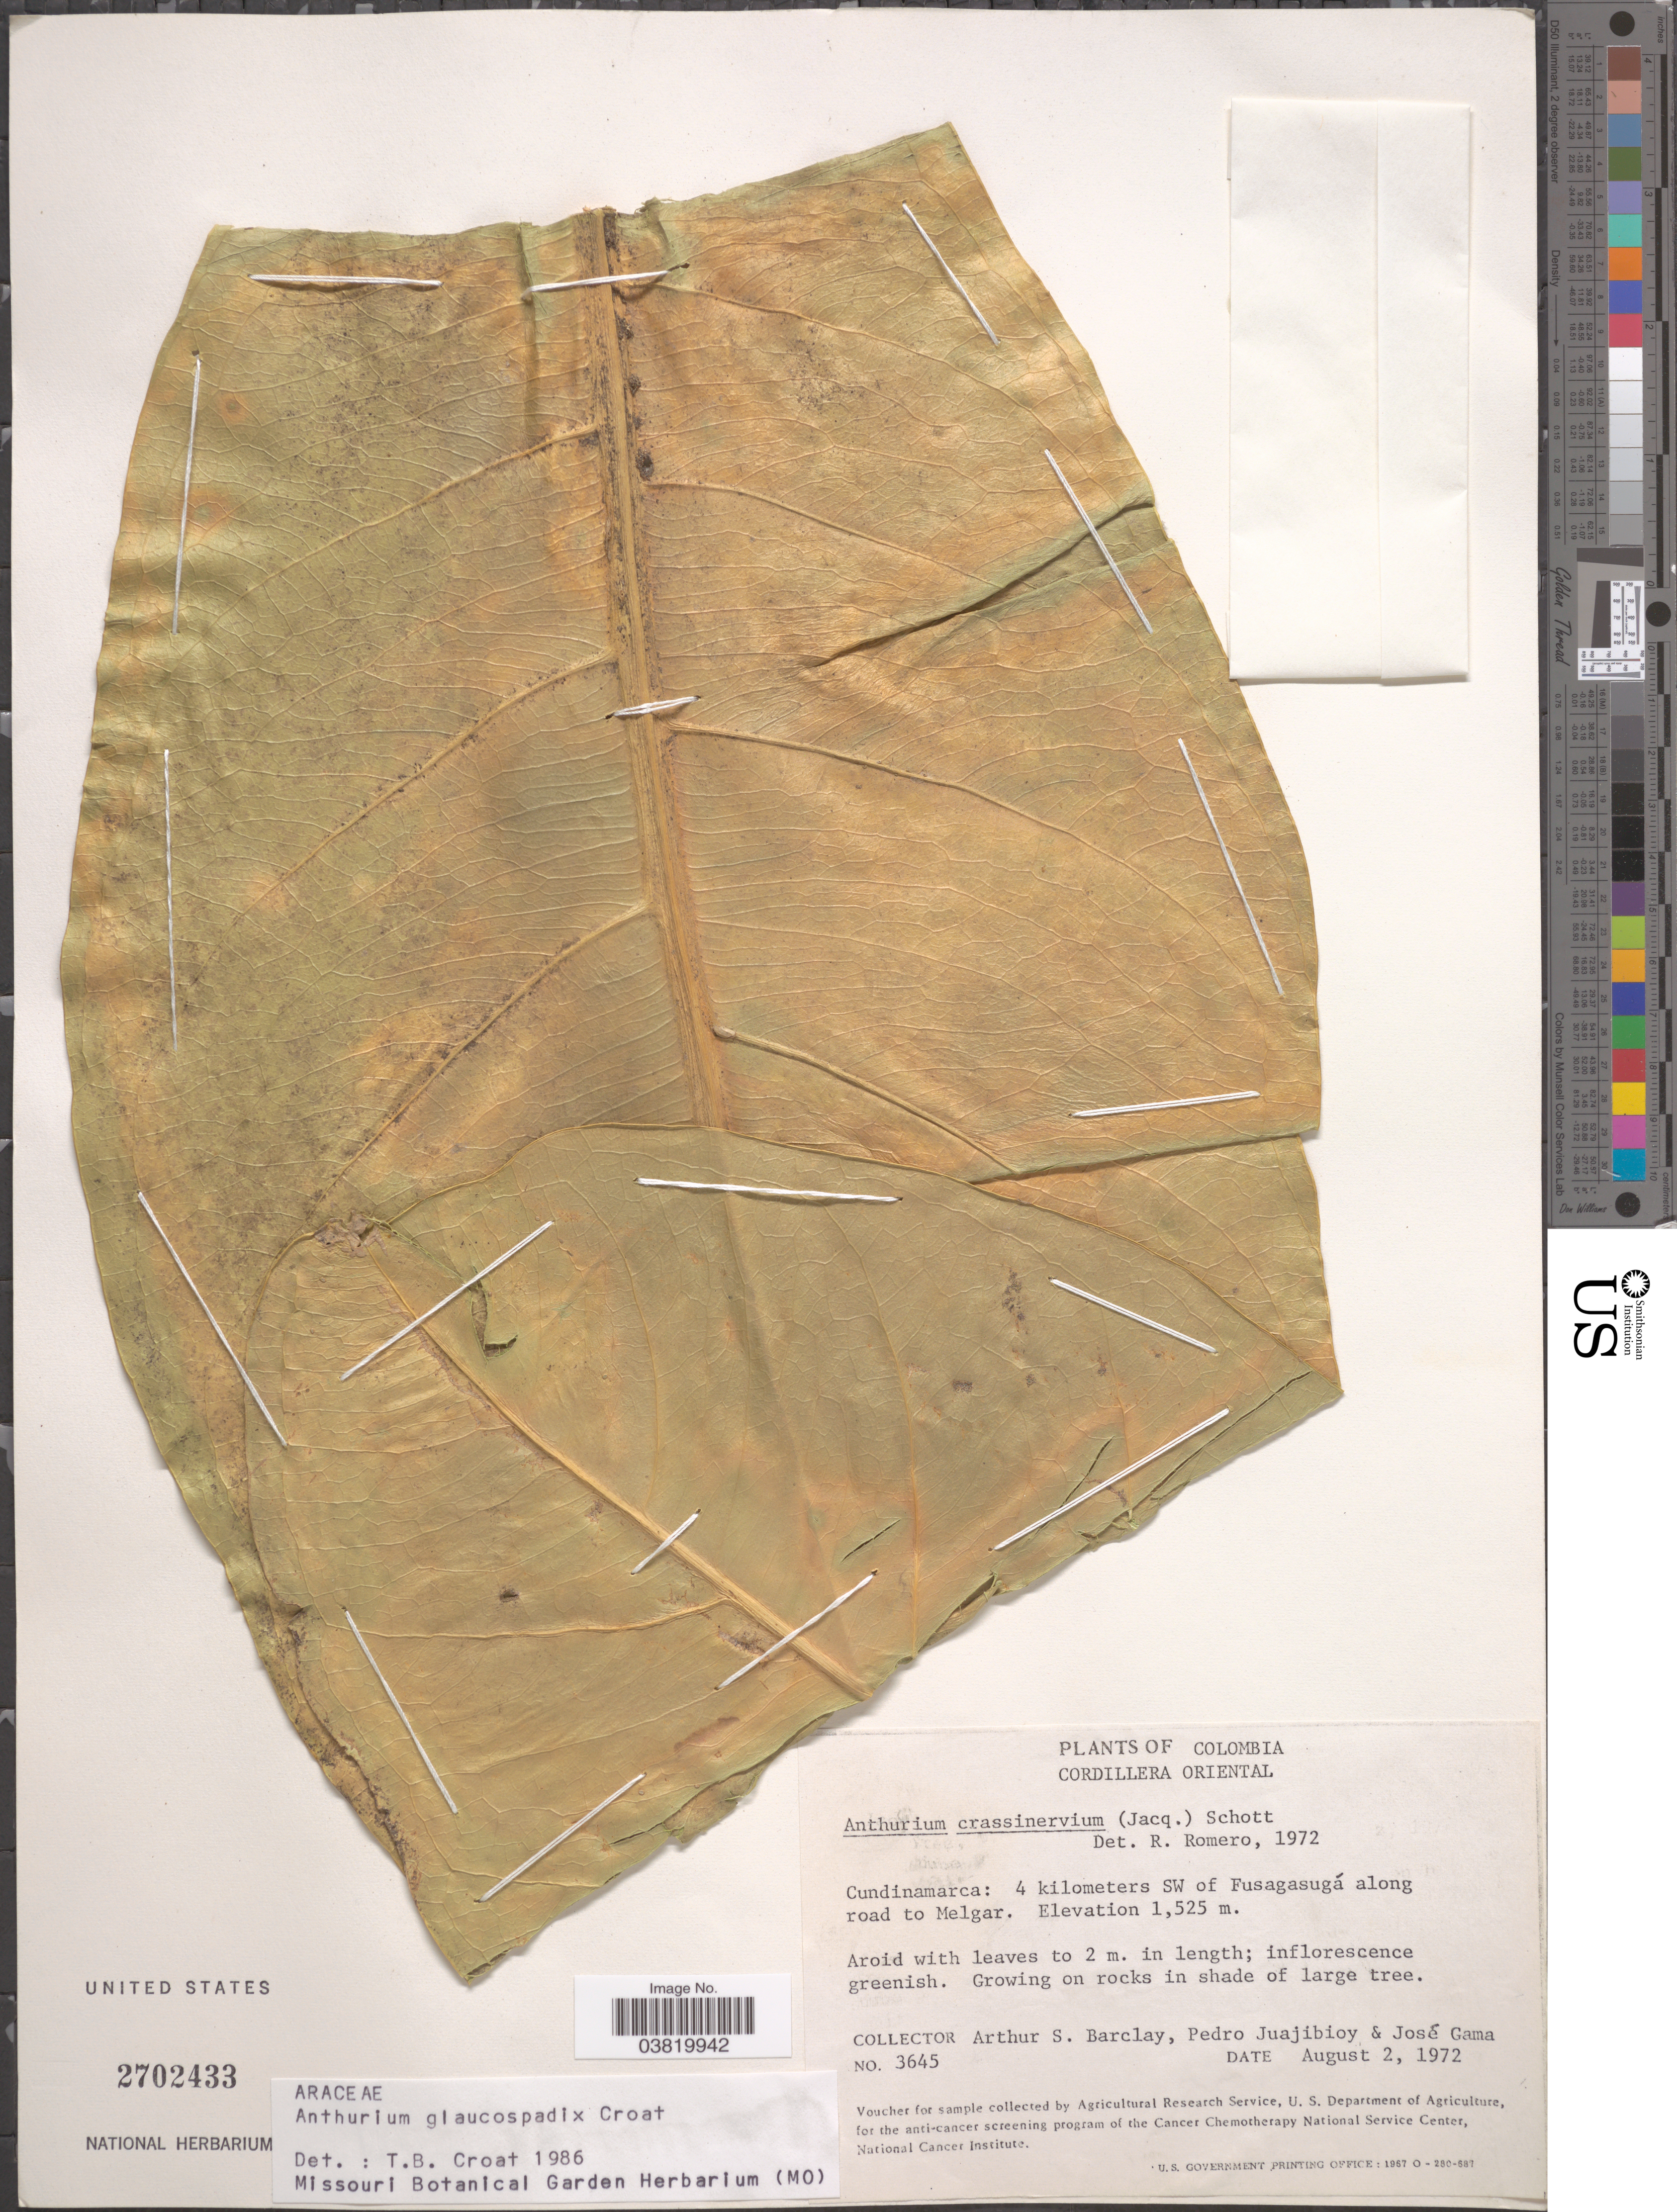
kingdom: Plantae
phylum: Tracheophyta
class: Liliopsida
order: Alismatales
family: Araceae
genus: Anthurium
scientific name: Anthurium glaucospadix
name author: Croat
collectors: A. S. Barclay, P. Juajibioy & J. Gama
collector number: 3645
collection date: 1972-08-02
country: Colombia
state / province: Cundinamarca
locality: Cordillera Oriental. 4 kilometers SW of Fusagasugá along road to Melgar.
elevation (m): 1525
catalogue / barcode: US 2702433